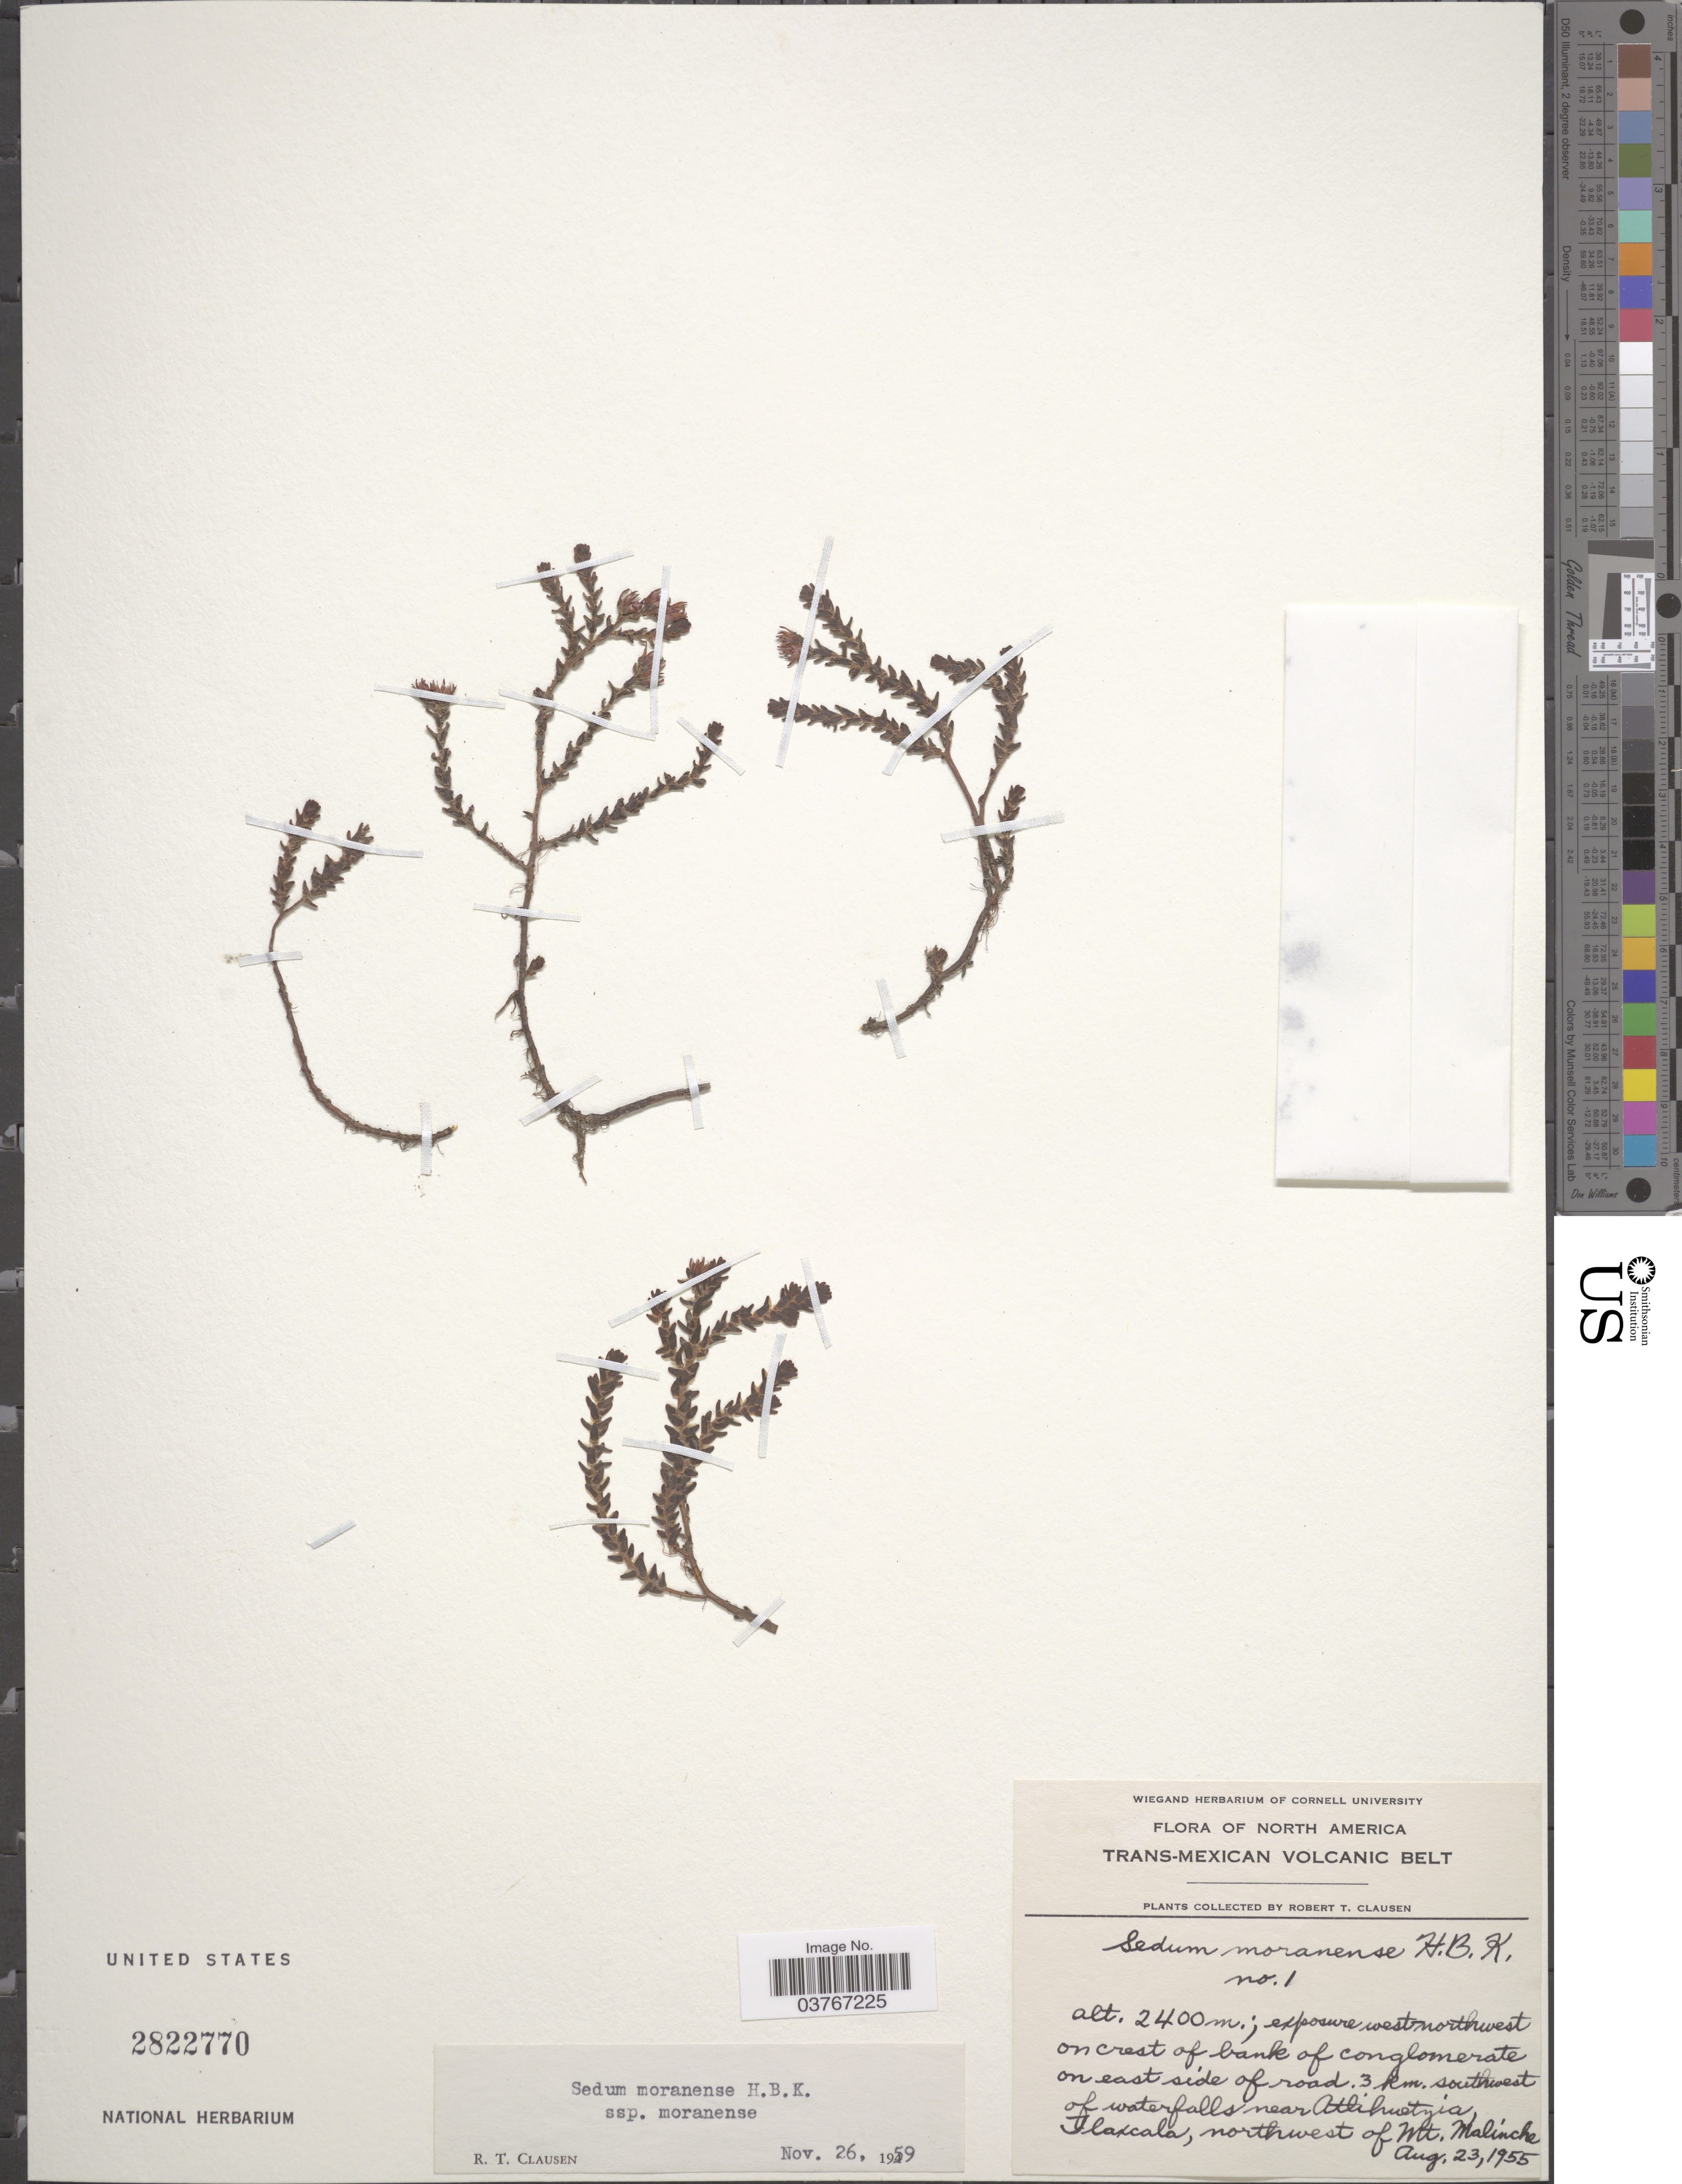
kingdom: Plantae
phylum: Tracheophyta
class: Magnoliopsida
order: Saxifragales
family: Crassulaceae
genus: Sedum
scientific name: Sedum moranense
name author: Kunth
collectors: R. T. Clausen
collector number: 1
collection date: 1955-08-23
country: Mexico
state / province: Tlaxcala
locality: Trans-Mexican Volcanic Belt. Exposure west-northwest on crest of bank of conglomerate on east side of road. 3 km. southwest of waterfalls near Atlihuetzia Tlaxcala, northwest of Mt. Malinche.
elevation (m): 2400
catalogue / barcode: US 2822770